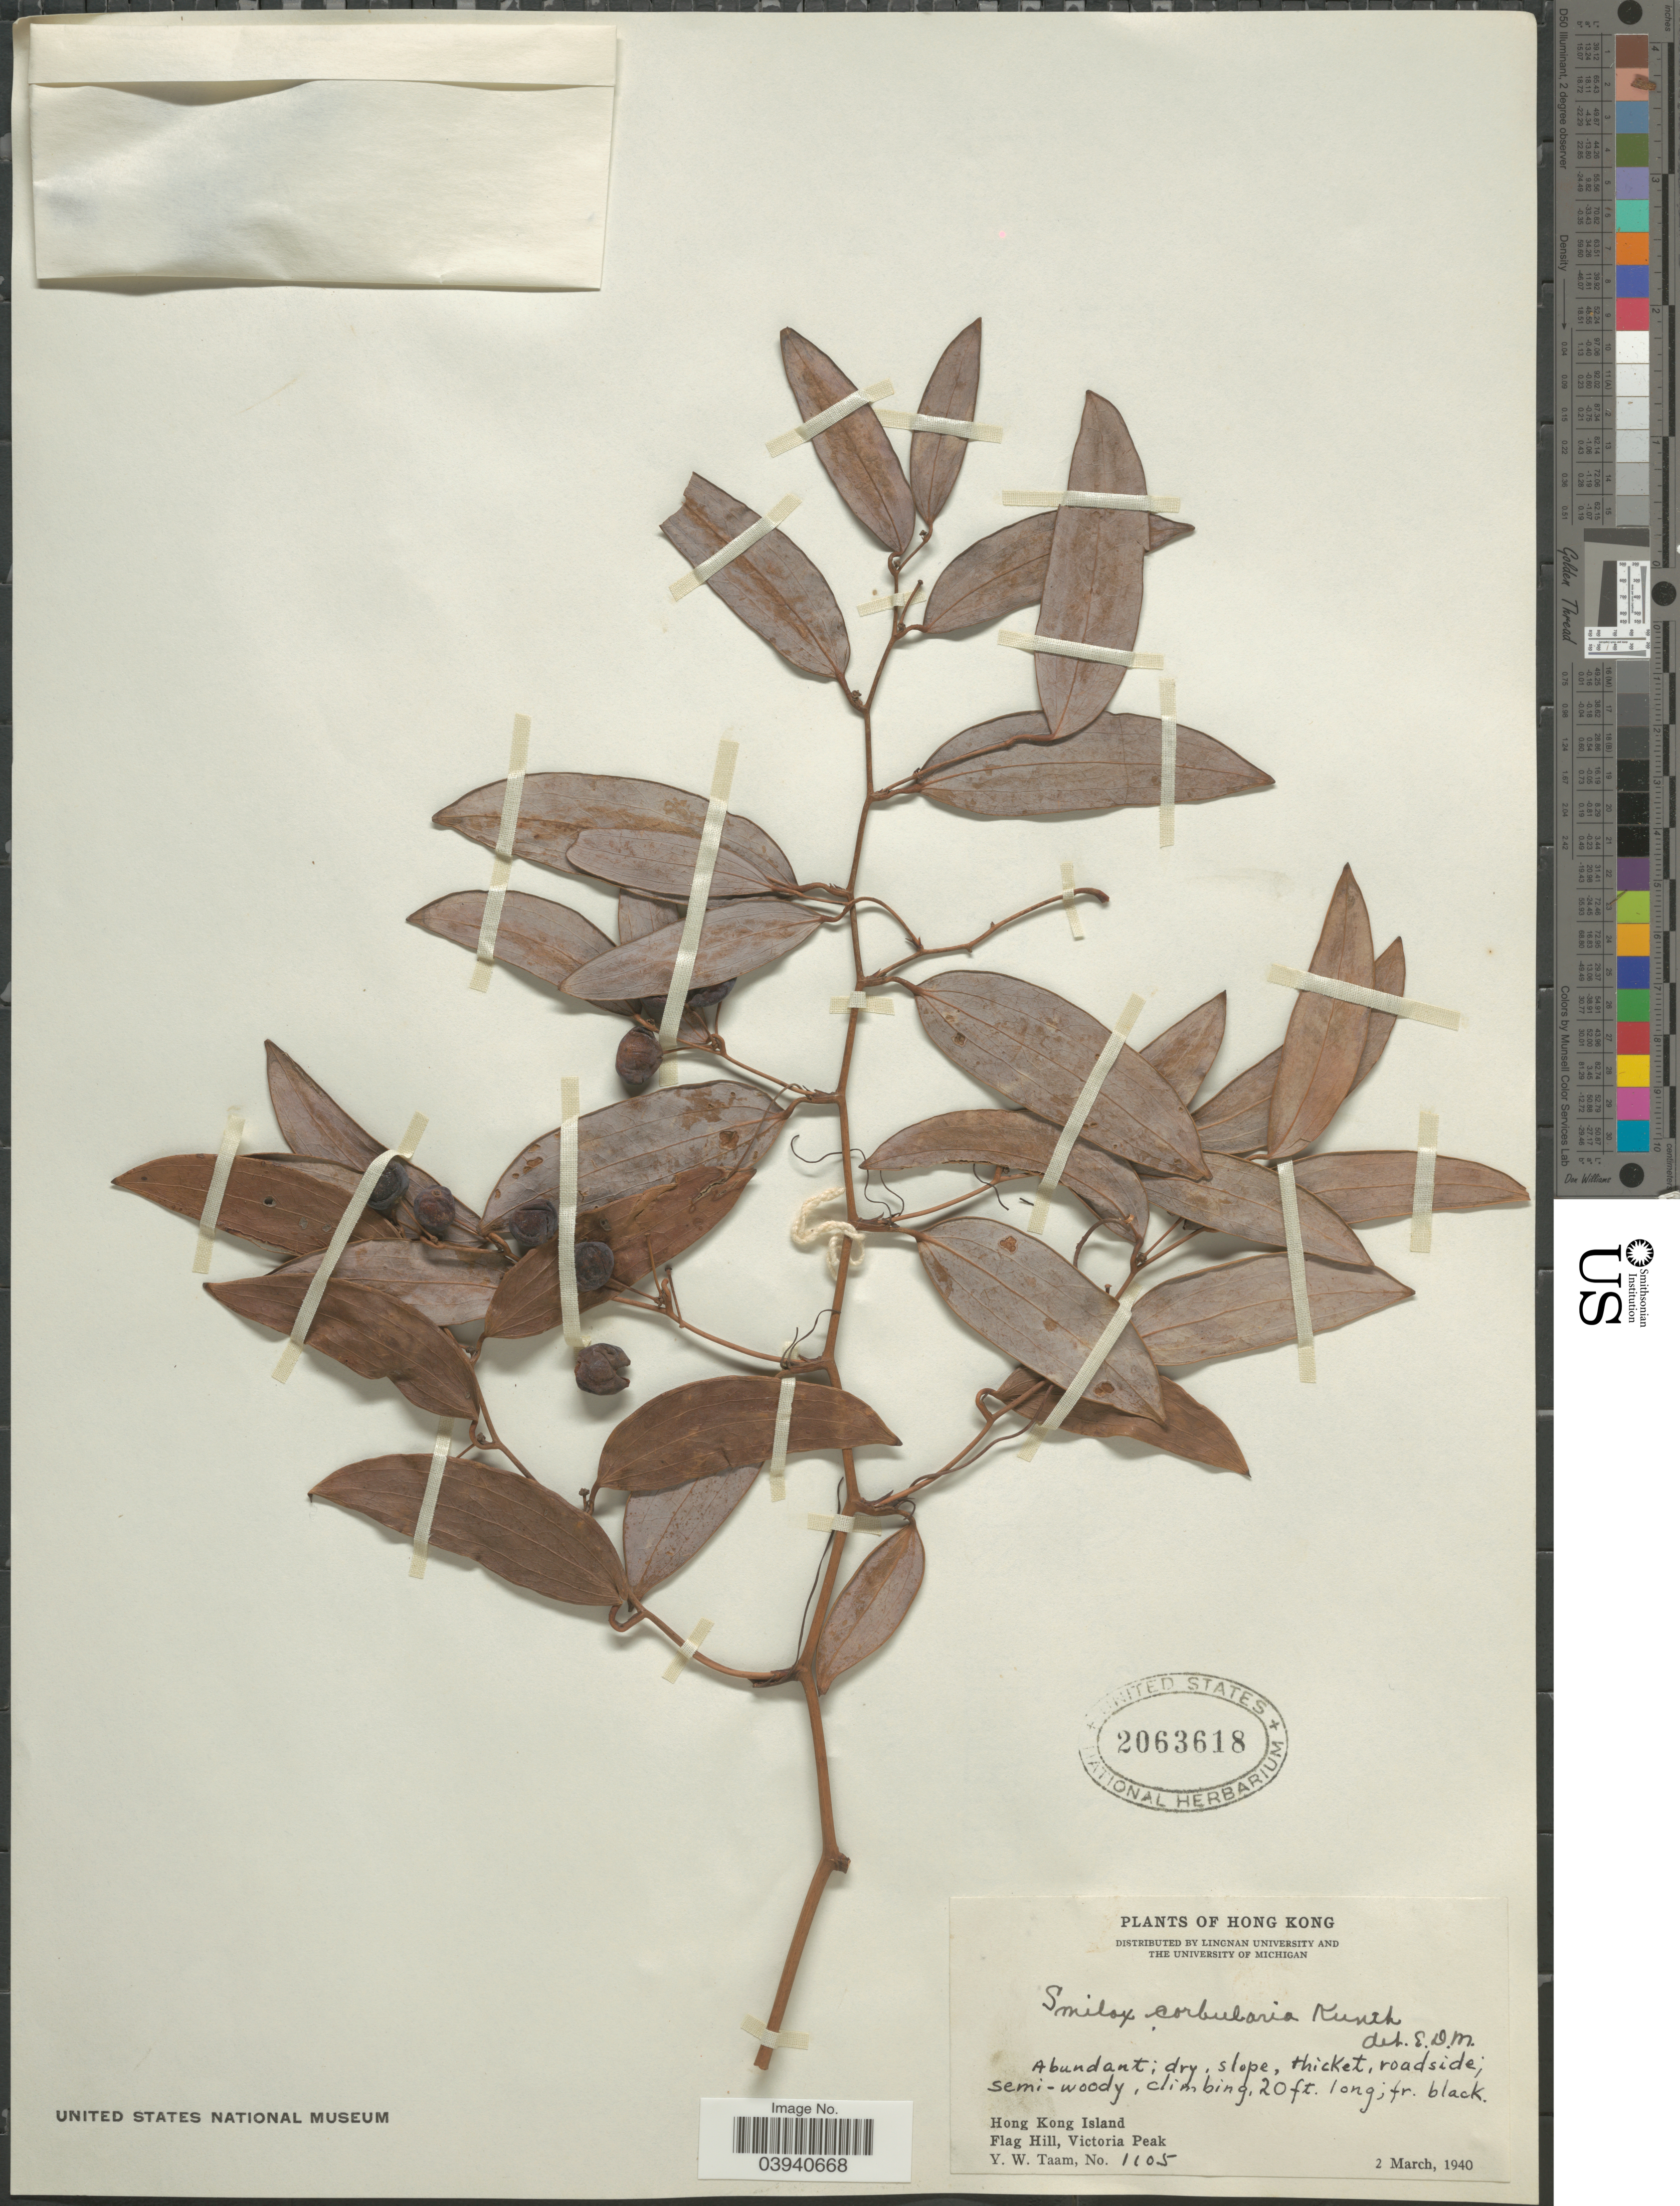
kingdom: Plantae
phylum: Tracheophyta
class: Liliopsida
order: Liliales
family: Smilacaceae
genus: Smilax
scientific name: Smilax corbularia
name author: Kunth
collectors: Y. W. Taam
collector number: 1105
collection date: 1940-03-02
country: China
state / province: Hong Kong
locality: Hong Kong Island. Flag Hill, Victoria Peak.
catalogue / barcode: US 2063618